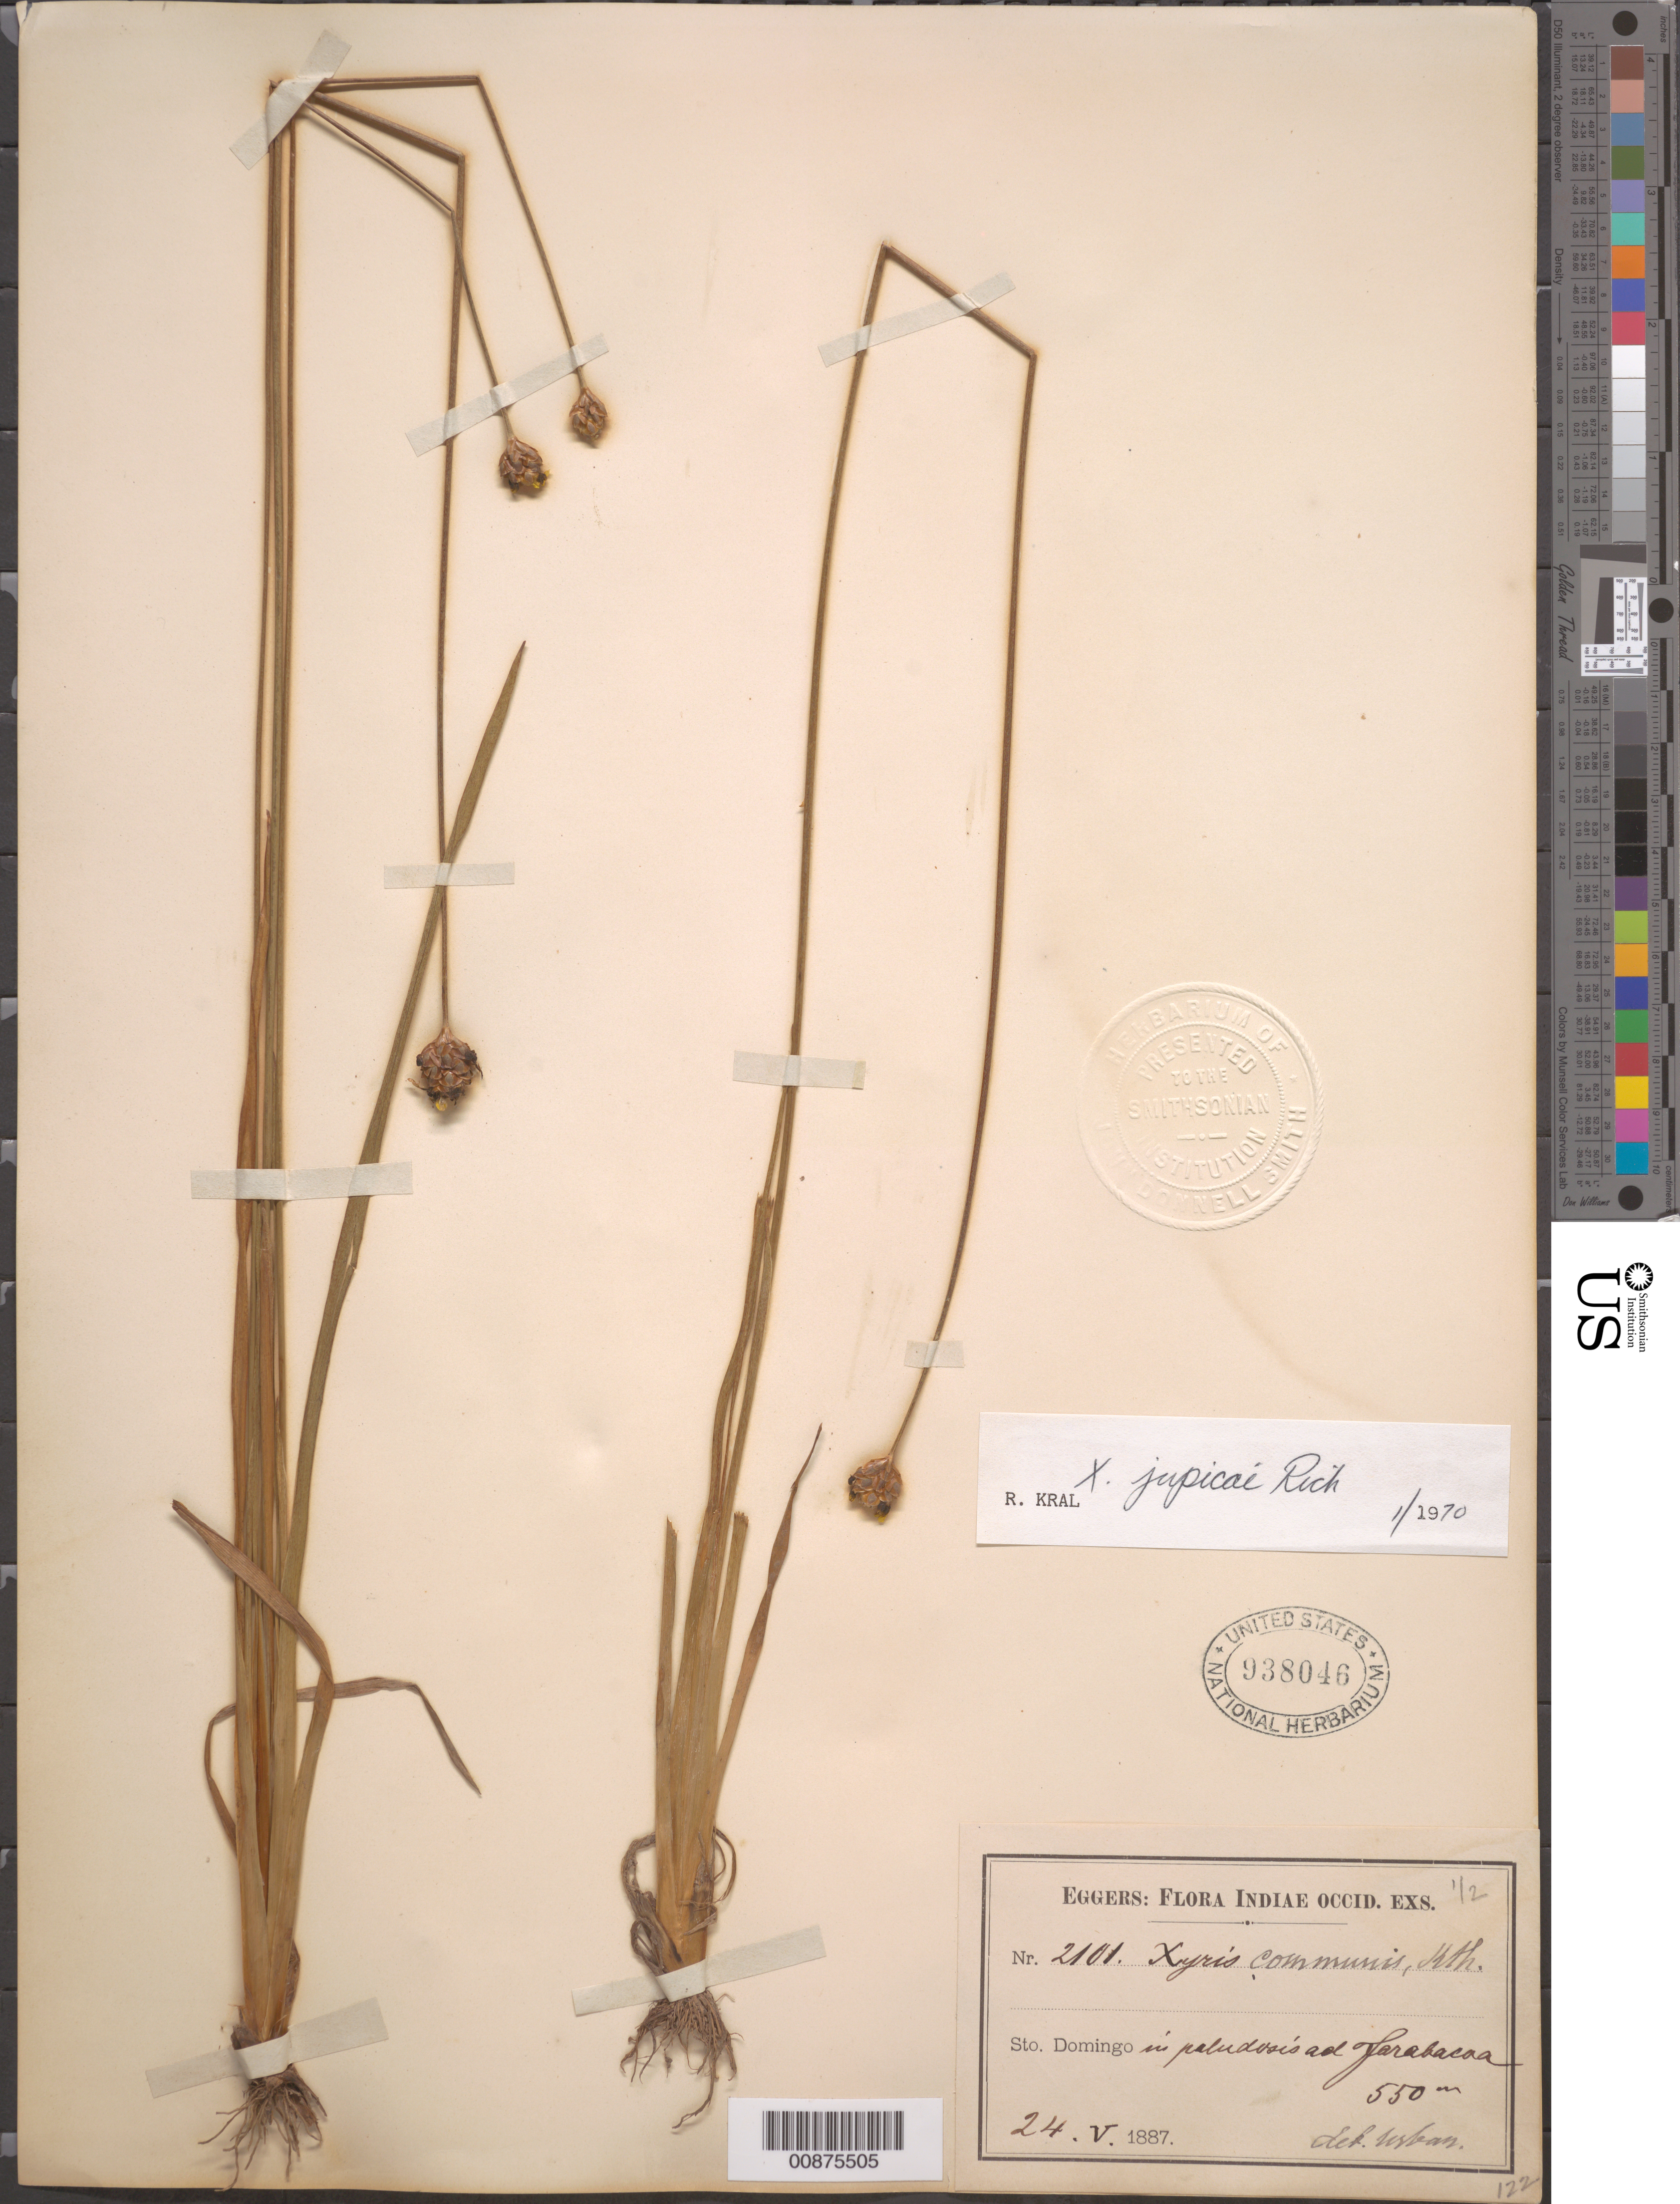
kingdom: Plantae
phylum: Tracheophyta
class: Liliopsida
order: Poales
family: Xyridaceae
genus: Xyris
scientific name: Xyris jupicai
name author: Rich.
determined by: Kral, Robert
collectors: H. F. A. von Eggers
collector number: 2101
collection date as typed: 24 May 1887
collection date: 1887-05-24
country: Dominican Republic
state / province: La Vega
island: Hispaniola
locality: Jarabacoa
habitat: In "paludosis"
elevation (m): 550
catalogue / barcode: US 938046